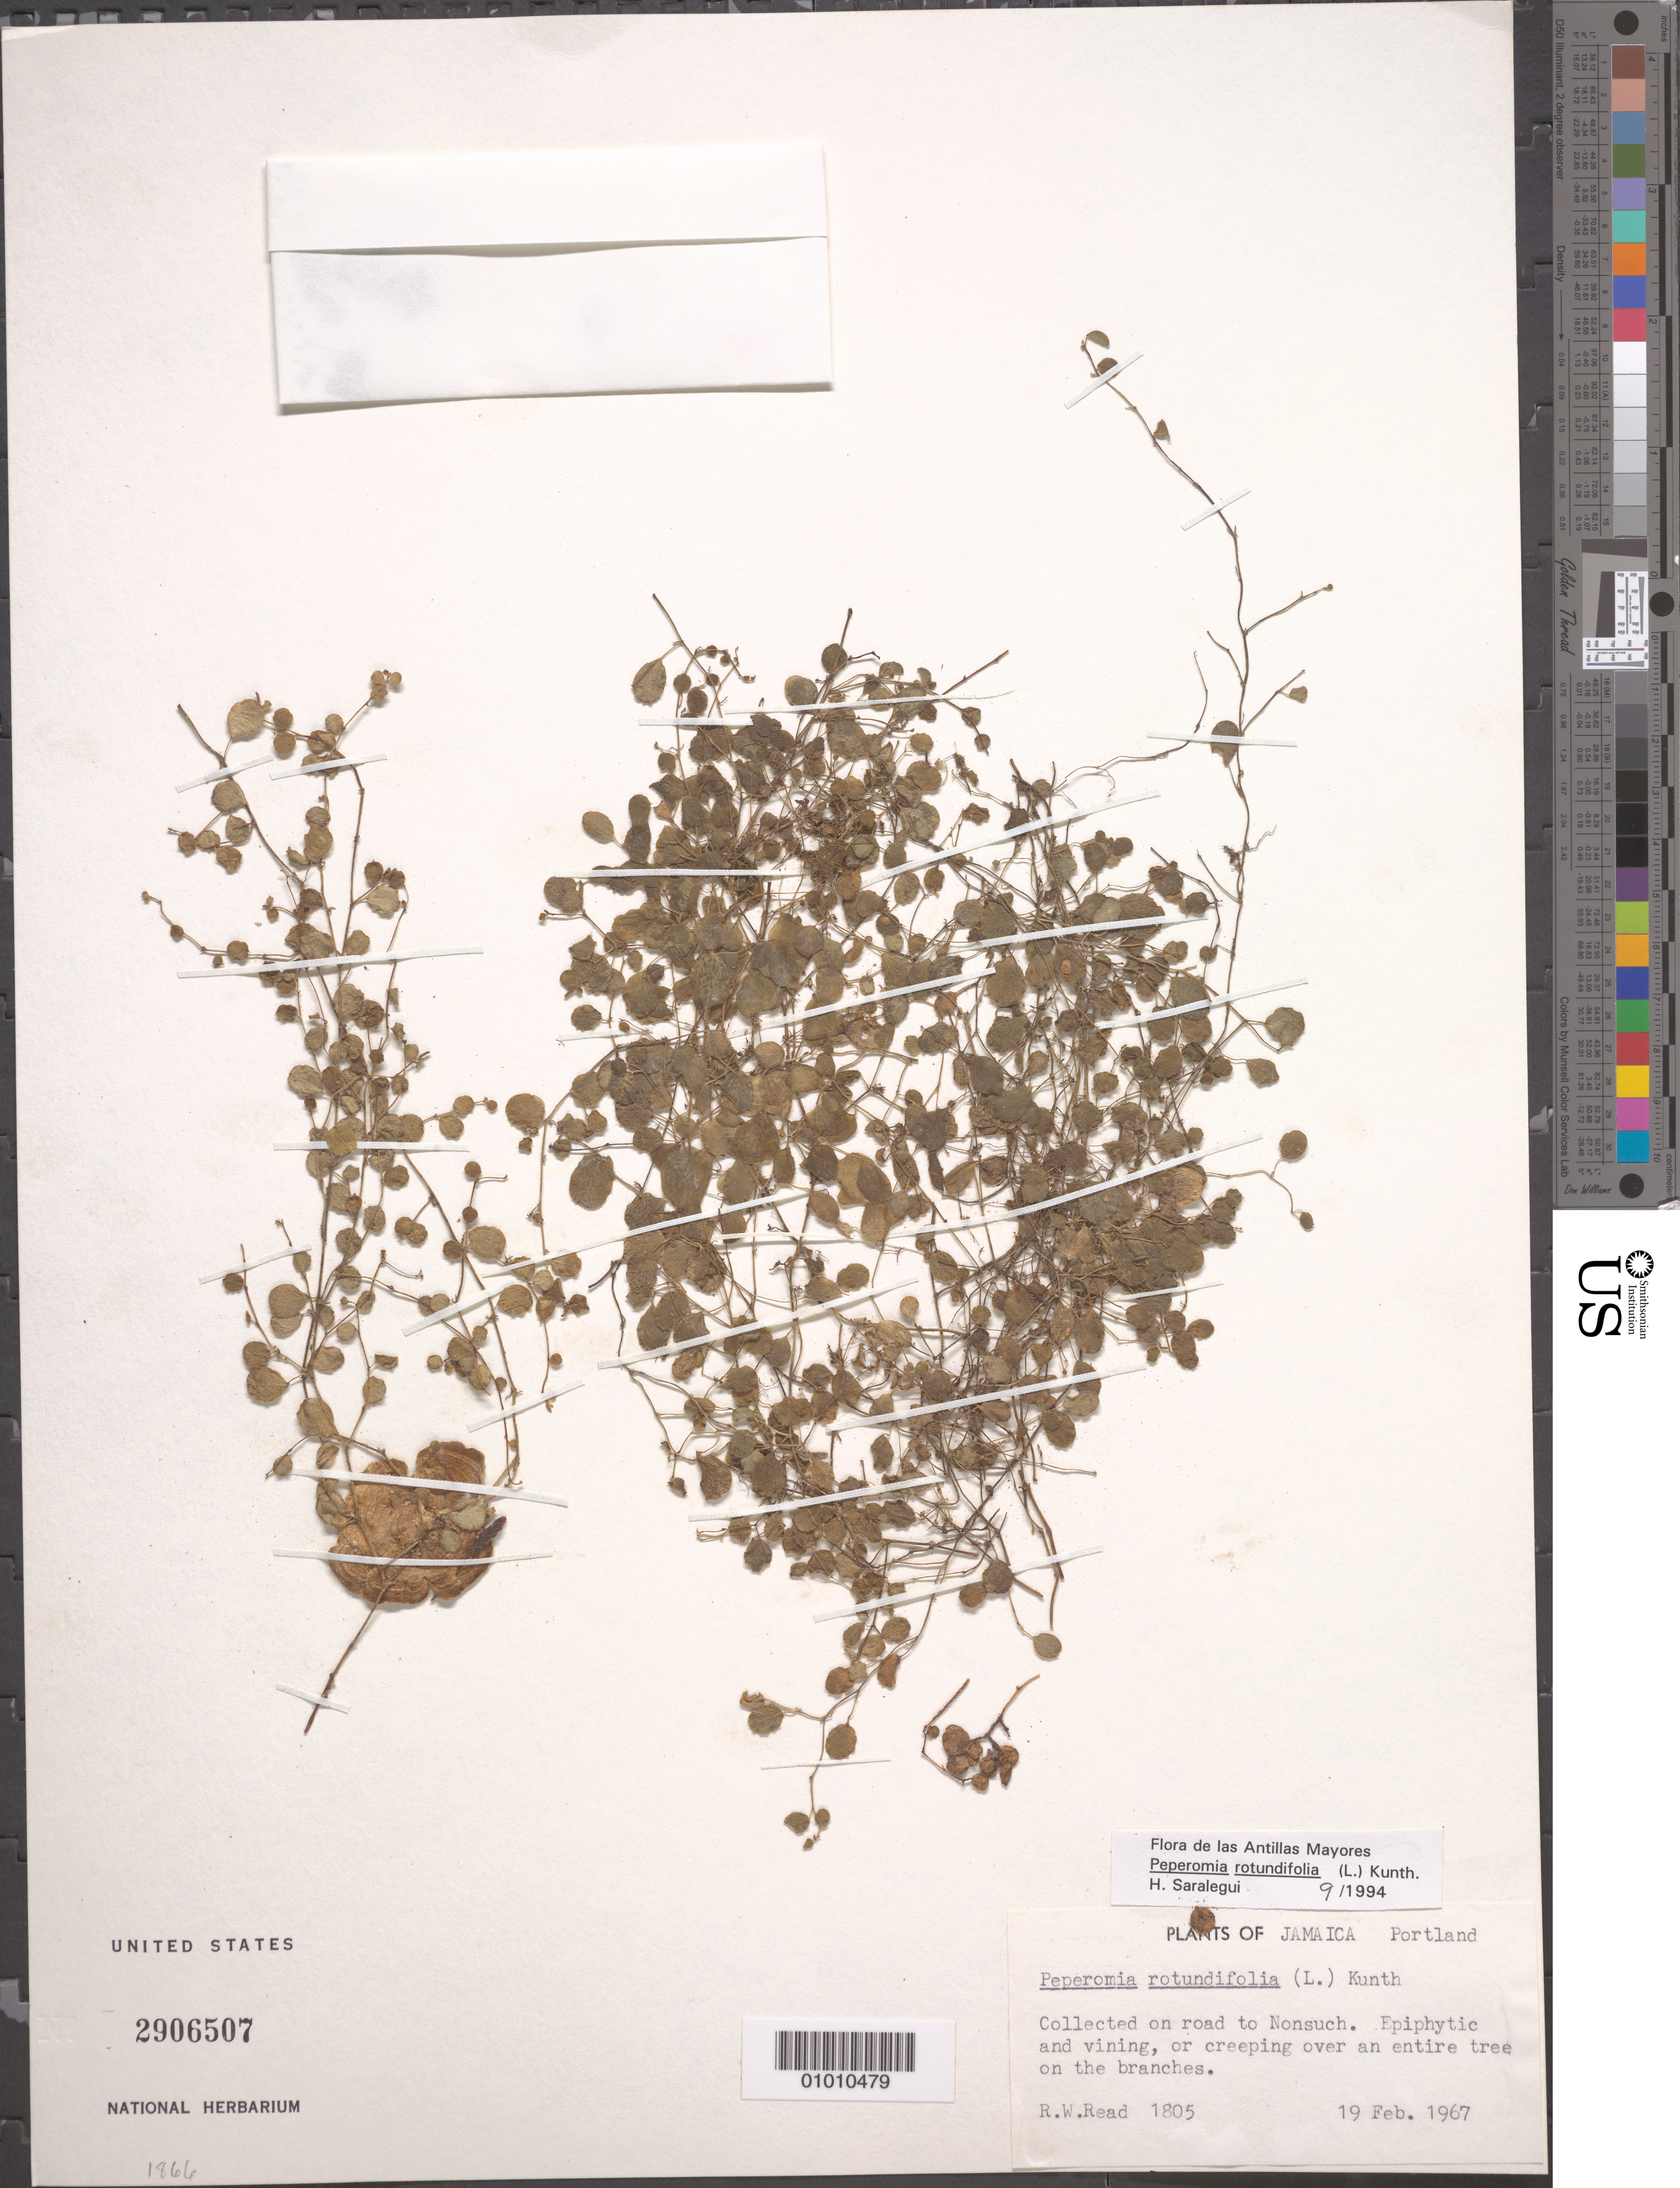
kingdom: Plantae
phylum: Tracheophyta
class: Magnoliopsida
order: Piperales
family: Piperaceae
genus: Peperomia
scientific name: Peperomia rotundifolia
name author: (L.) Kunth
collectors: R. W. Read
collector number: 1805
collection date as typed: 19 Feb 1967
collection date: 1967-02-19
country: Jamaica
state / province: Portland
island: Jamaica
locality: Collected on road to Nonsuch. Epiphytic and vining, or creeping over an entire tree on the branches.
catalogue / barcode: US 2906507